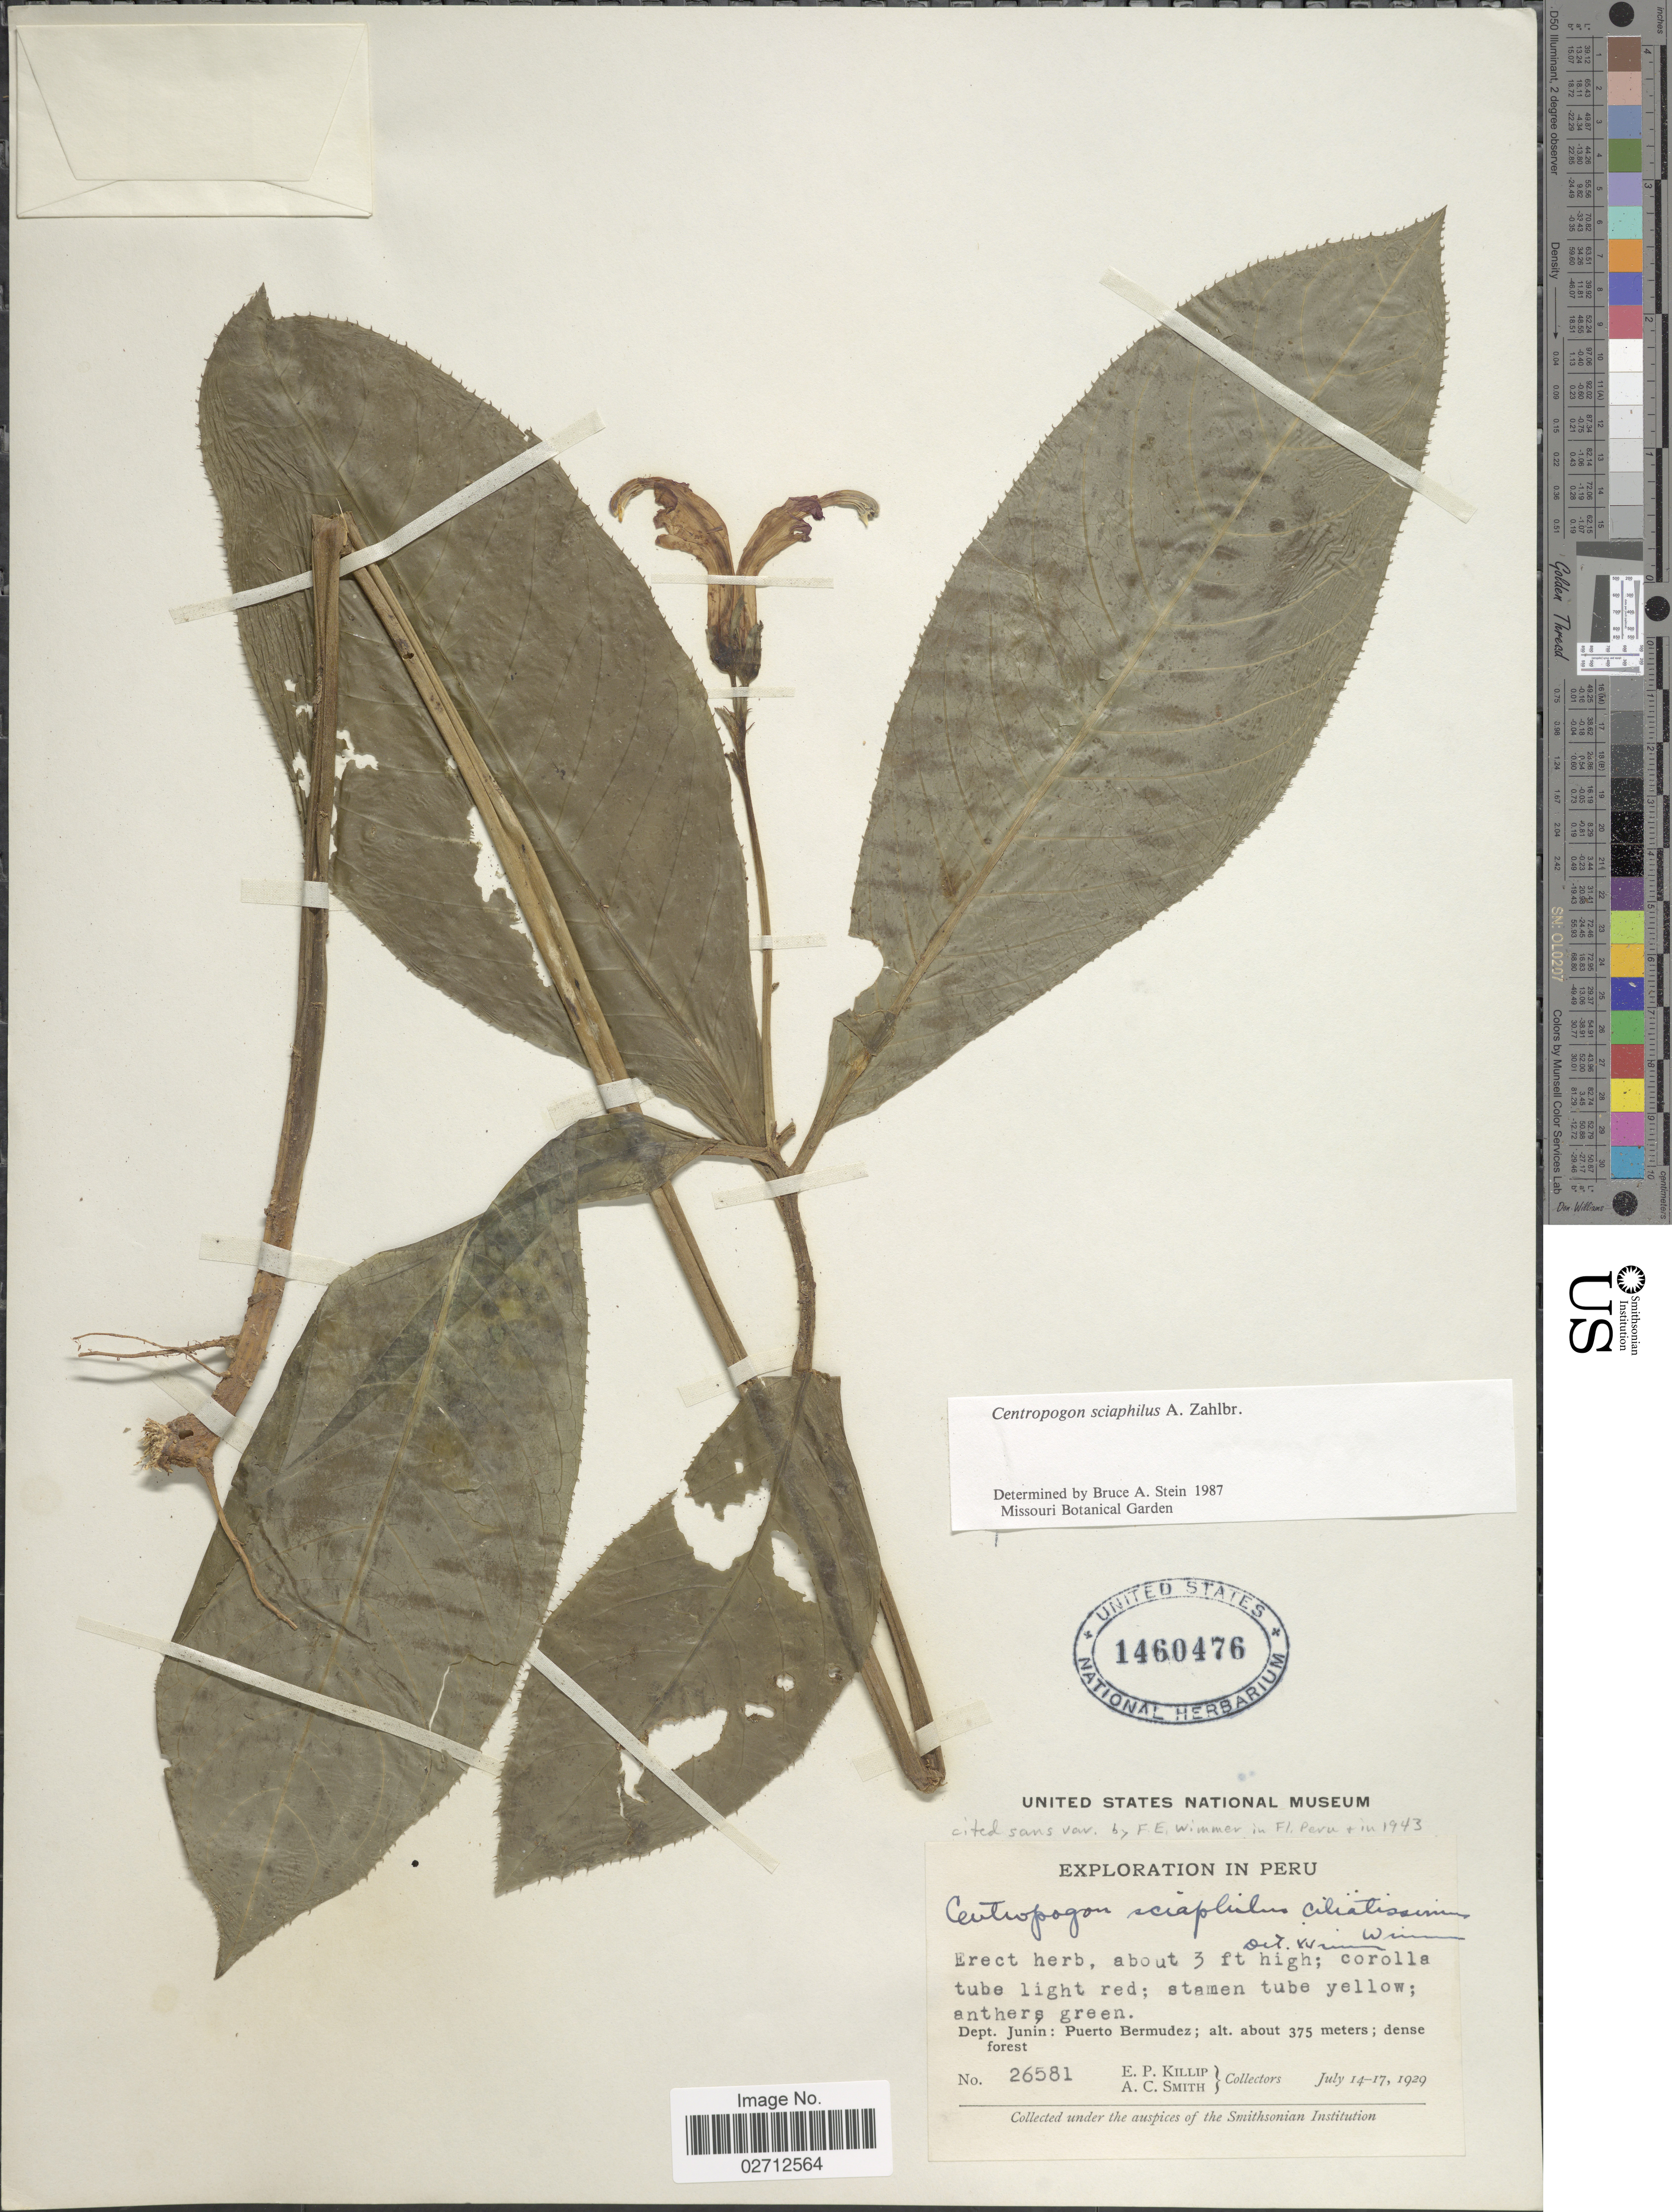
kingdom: Plantae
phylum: Tracheophyta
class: Magnoliopsida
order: Asterales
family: Campanulaceae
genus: Centropogon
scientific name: Centropogon sciaphilus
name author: Zahlbr.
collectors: E. P. Killip & A. C. Smith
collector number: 26581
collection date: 1929-07-14/1929-07-17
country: Peru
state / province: Junín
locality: Dept. Junín: Puerto Bermudez; dense forest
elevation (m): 375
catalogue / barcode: US 1460476